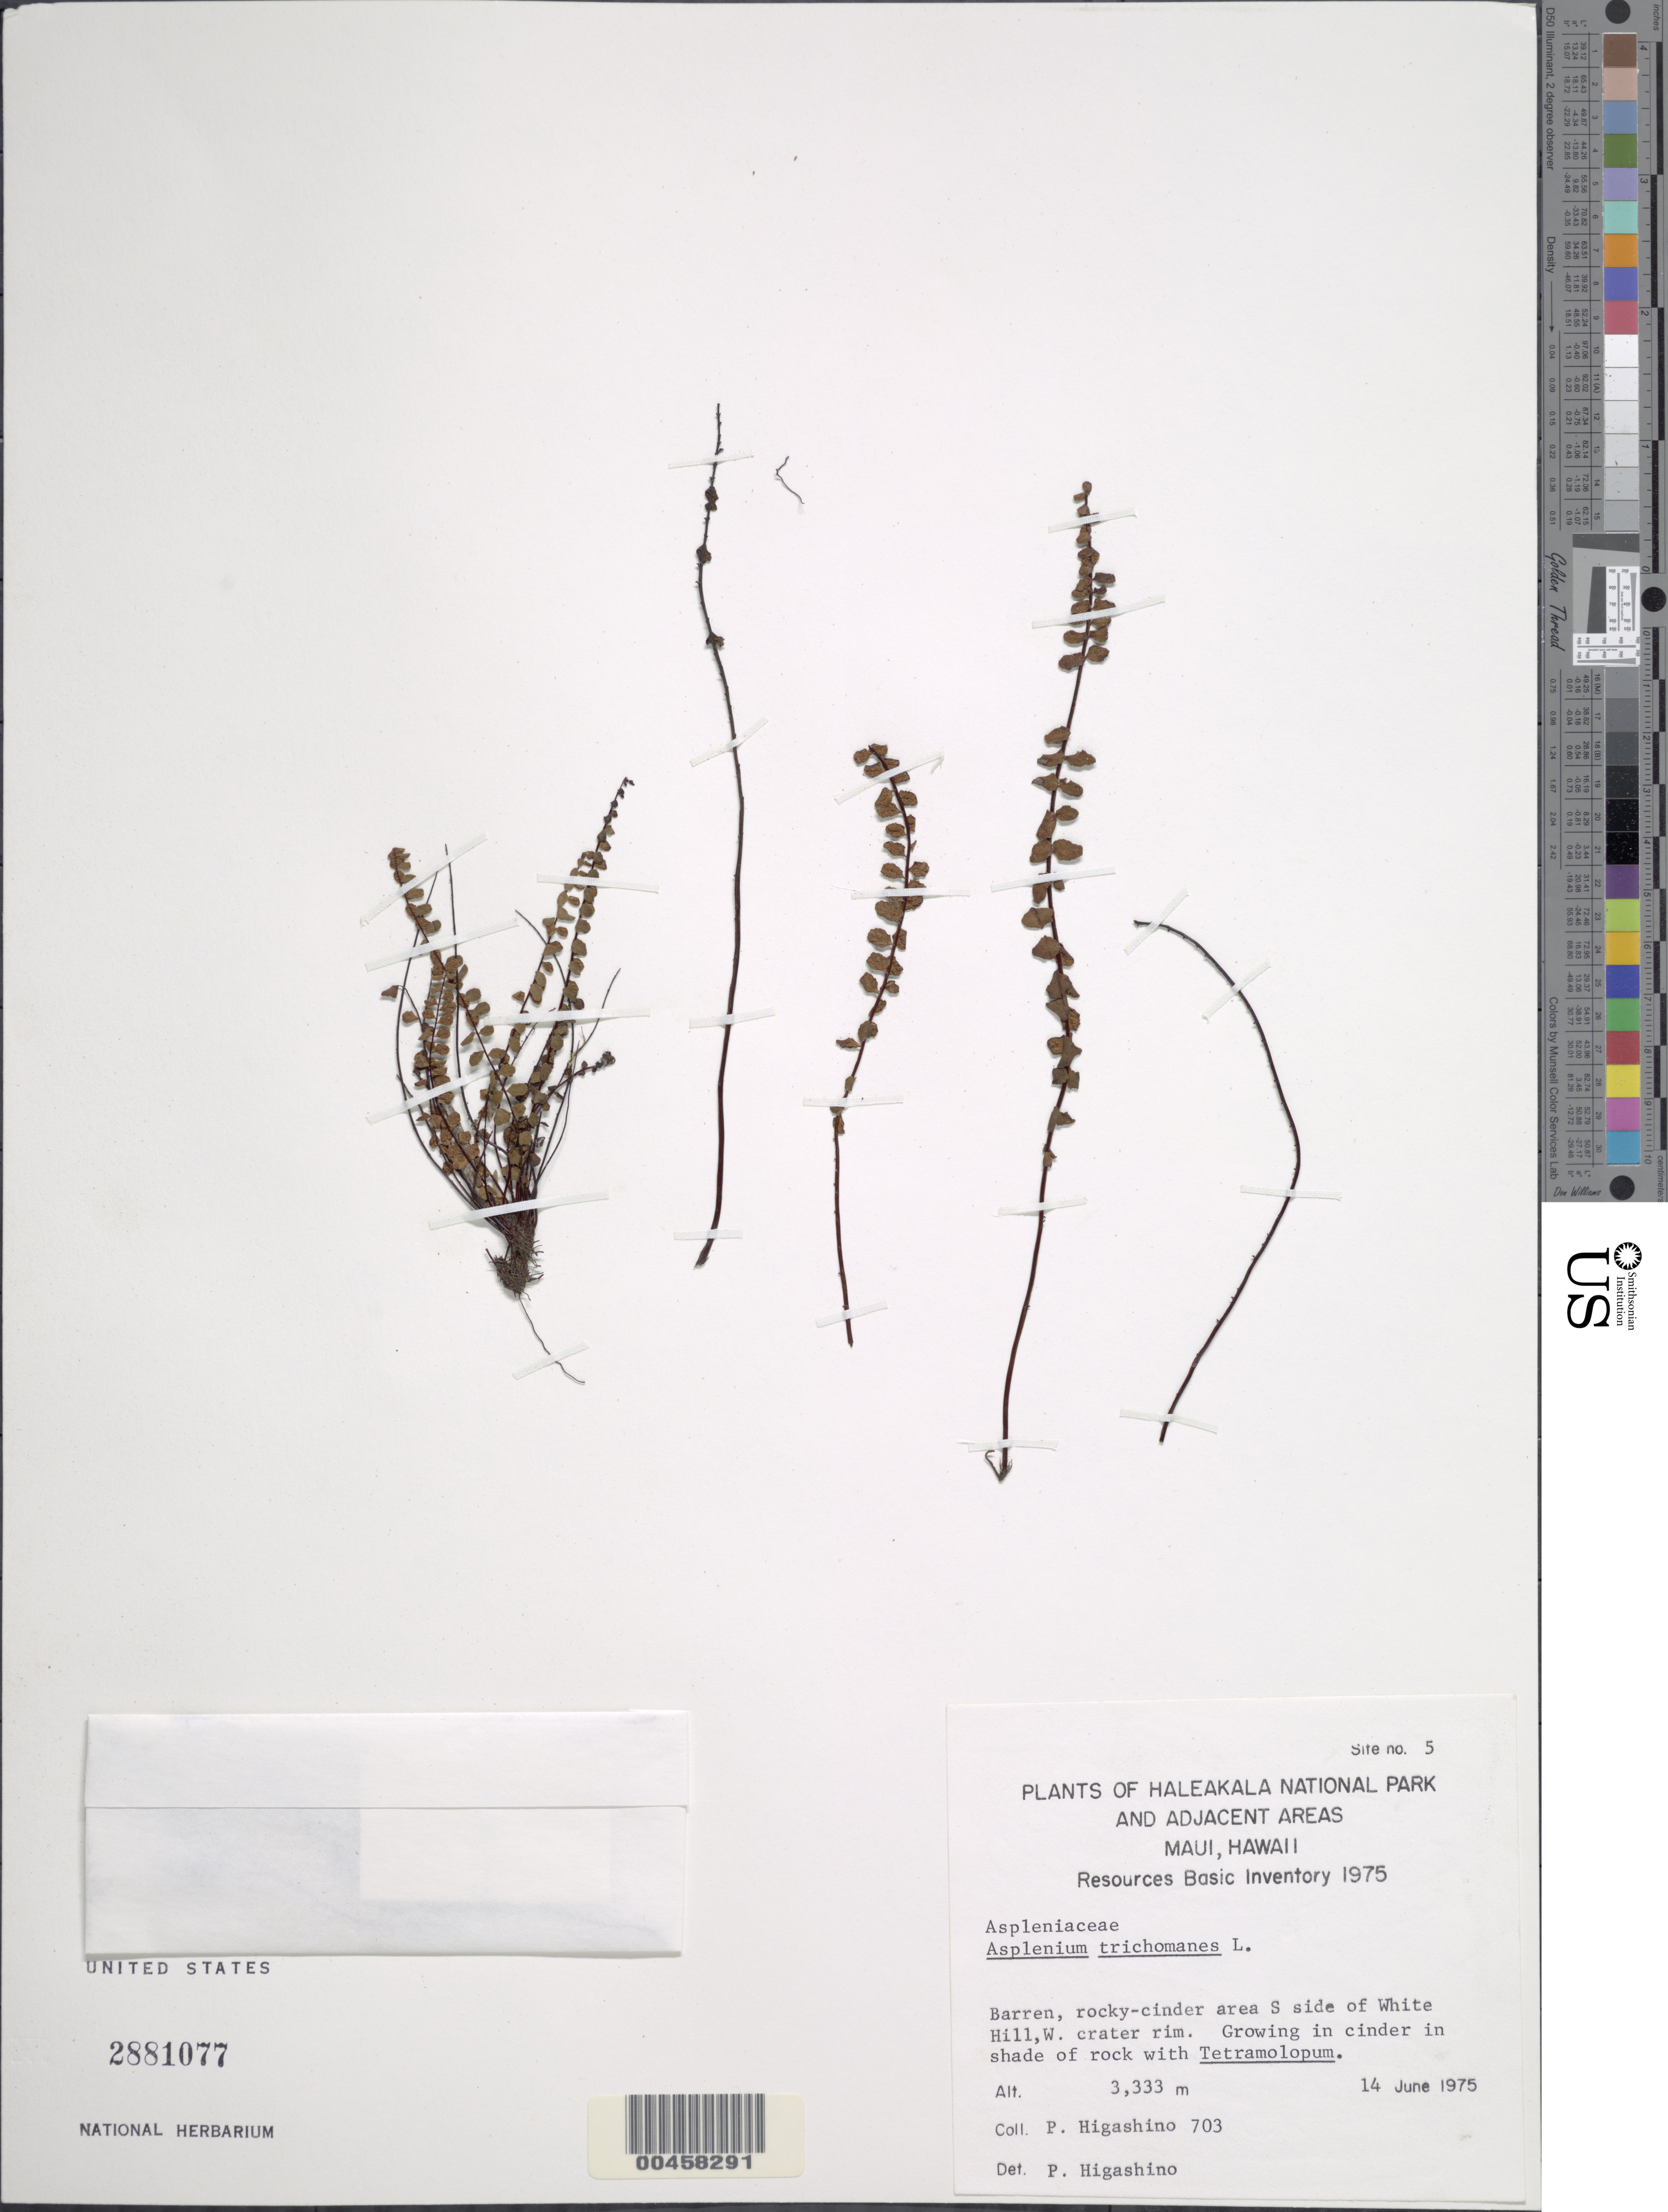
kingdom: Plantae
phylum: Tracheophyta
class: Polypodiopsida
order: Polypodiales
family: Aspleniaceae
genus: Asplenium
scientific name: Asplenium trichomanes subsp. densum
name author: (Brack.) W.H. Wagner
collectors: P. Higashino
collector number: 703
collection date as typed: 14 Jun 1975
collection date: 1975-06-14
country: United States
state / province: Hawaii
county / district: Maui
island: Maui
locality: Haleakala Nat'l Park & adjac. areas, Site No. 5, area S side of White Hill, W. crater rim.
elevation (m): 3333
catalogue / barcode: US 2881077